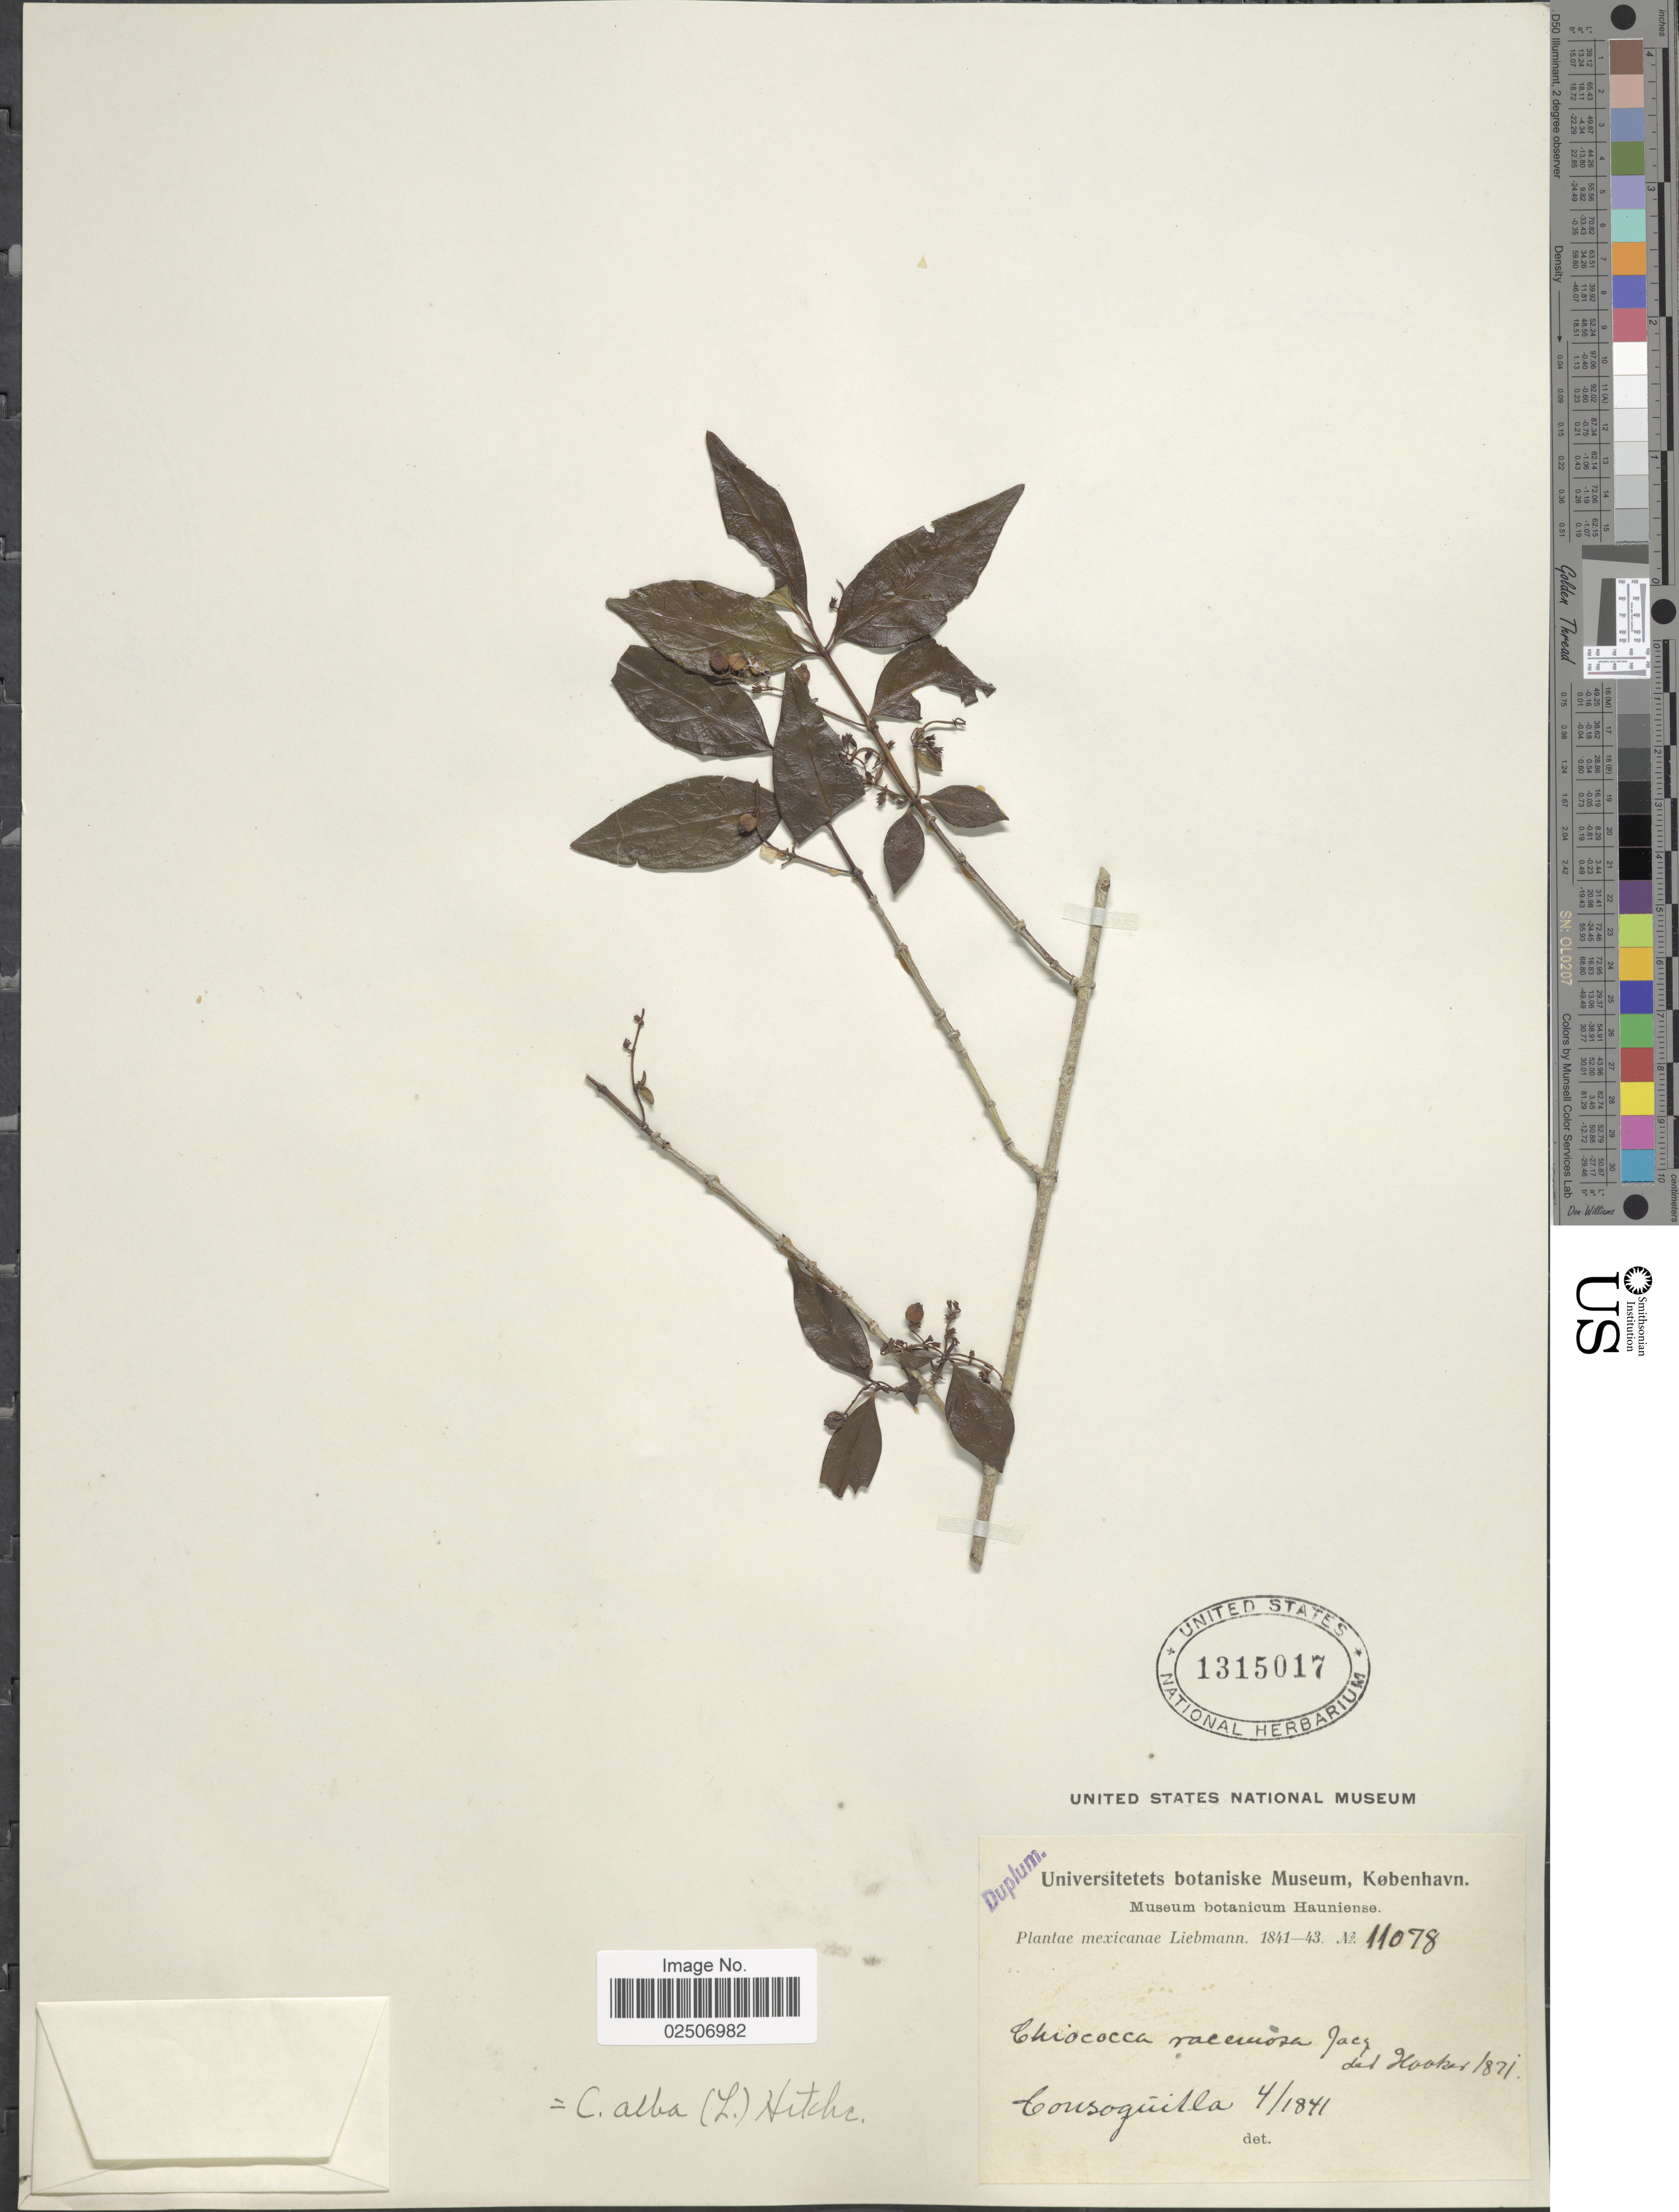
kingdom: Plantae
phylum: Tracheophyta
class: Magnoliopsida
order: Gentianales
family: Rubiaceae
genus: Chiococca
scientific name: Chiococca alba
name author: (L.) Hitchc.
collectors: Liebmann, --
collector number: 11078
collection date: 1841-04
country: Mexico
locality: Consoquitla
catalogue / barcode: US 1315017